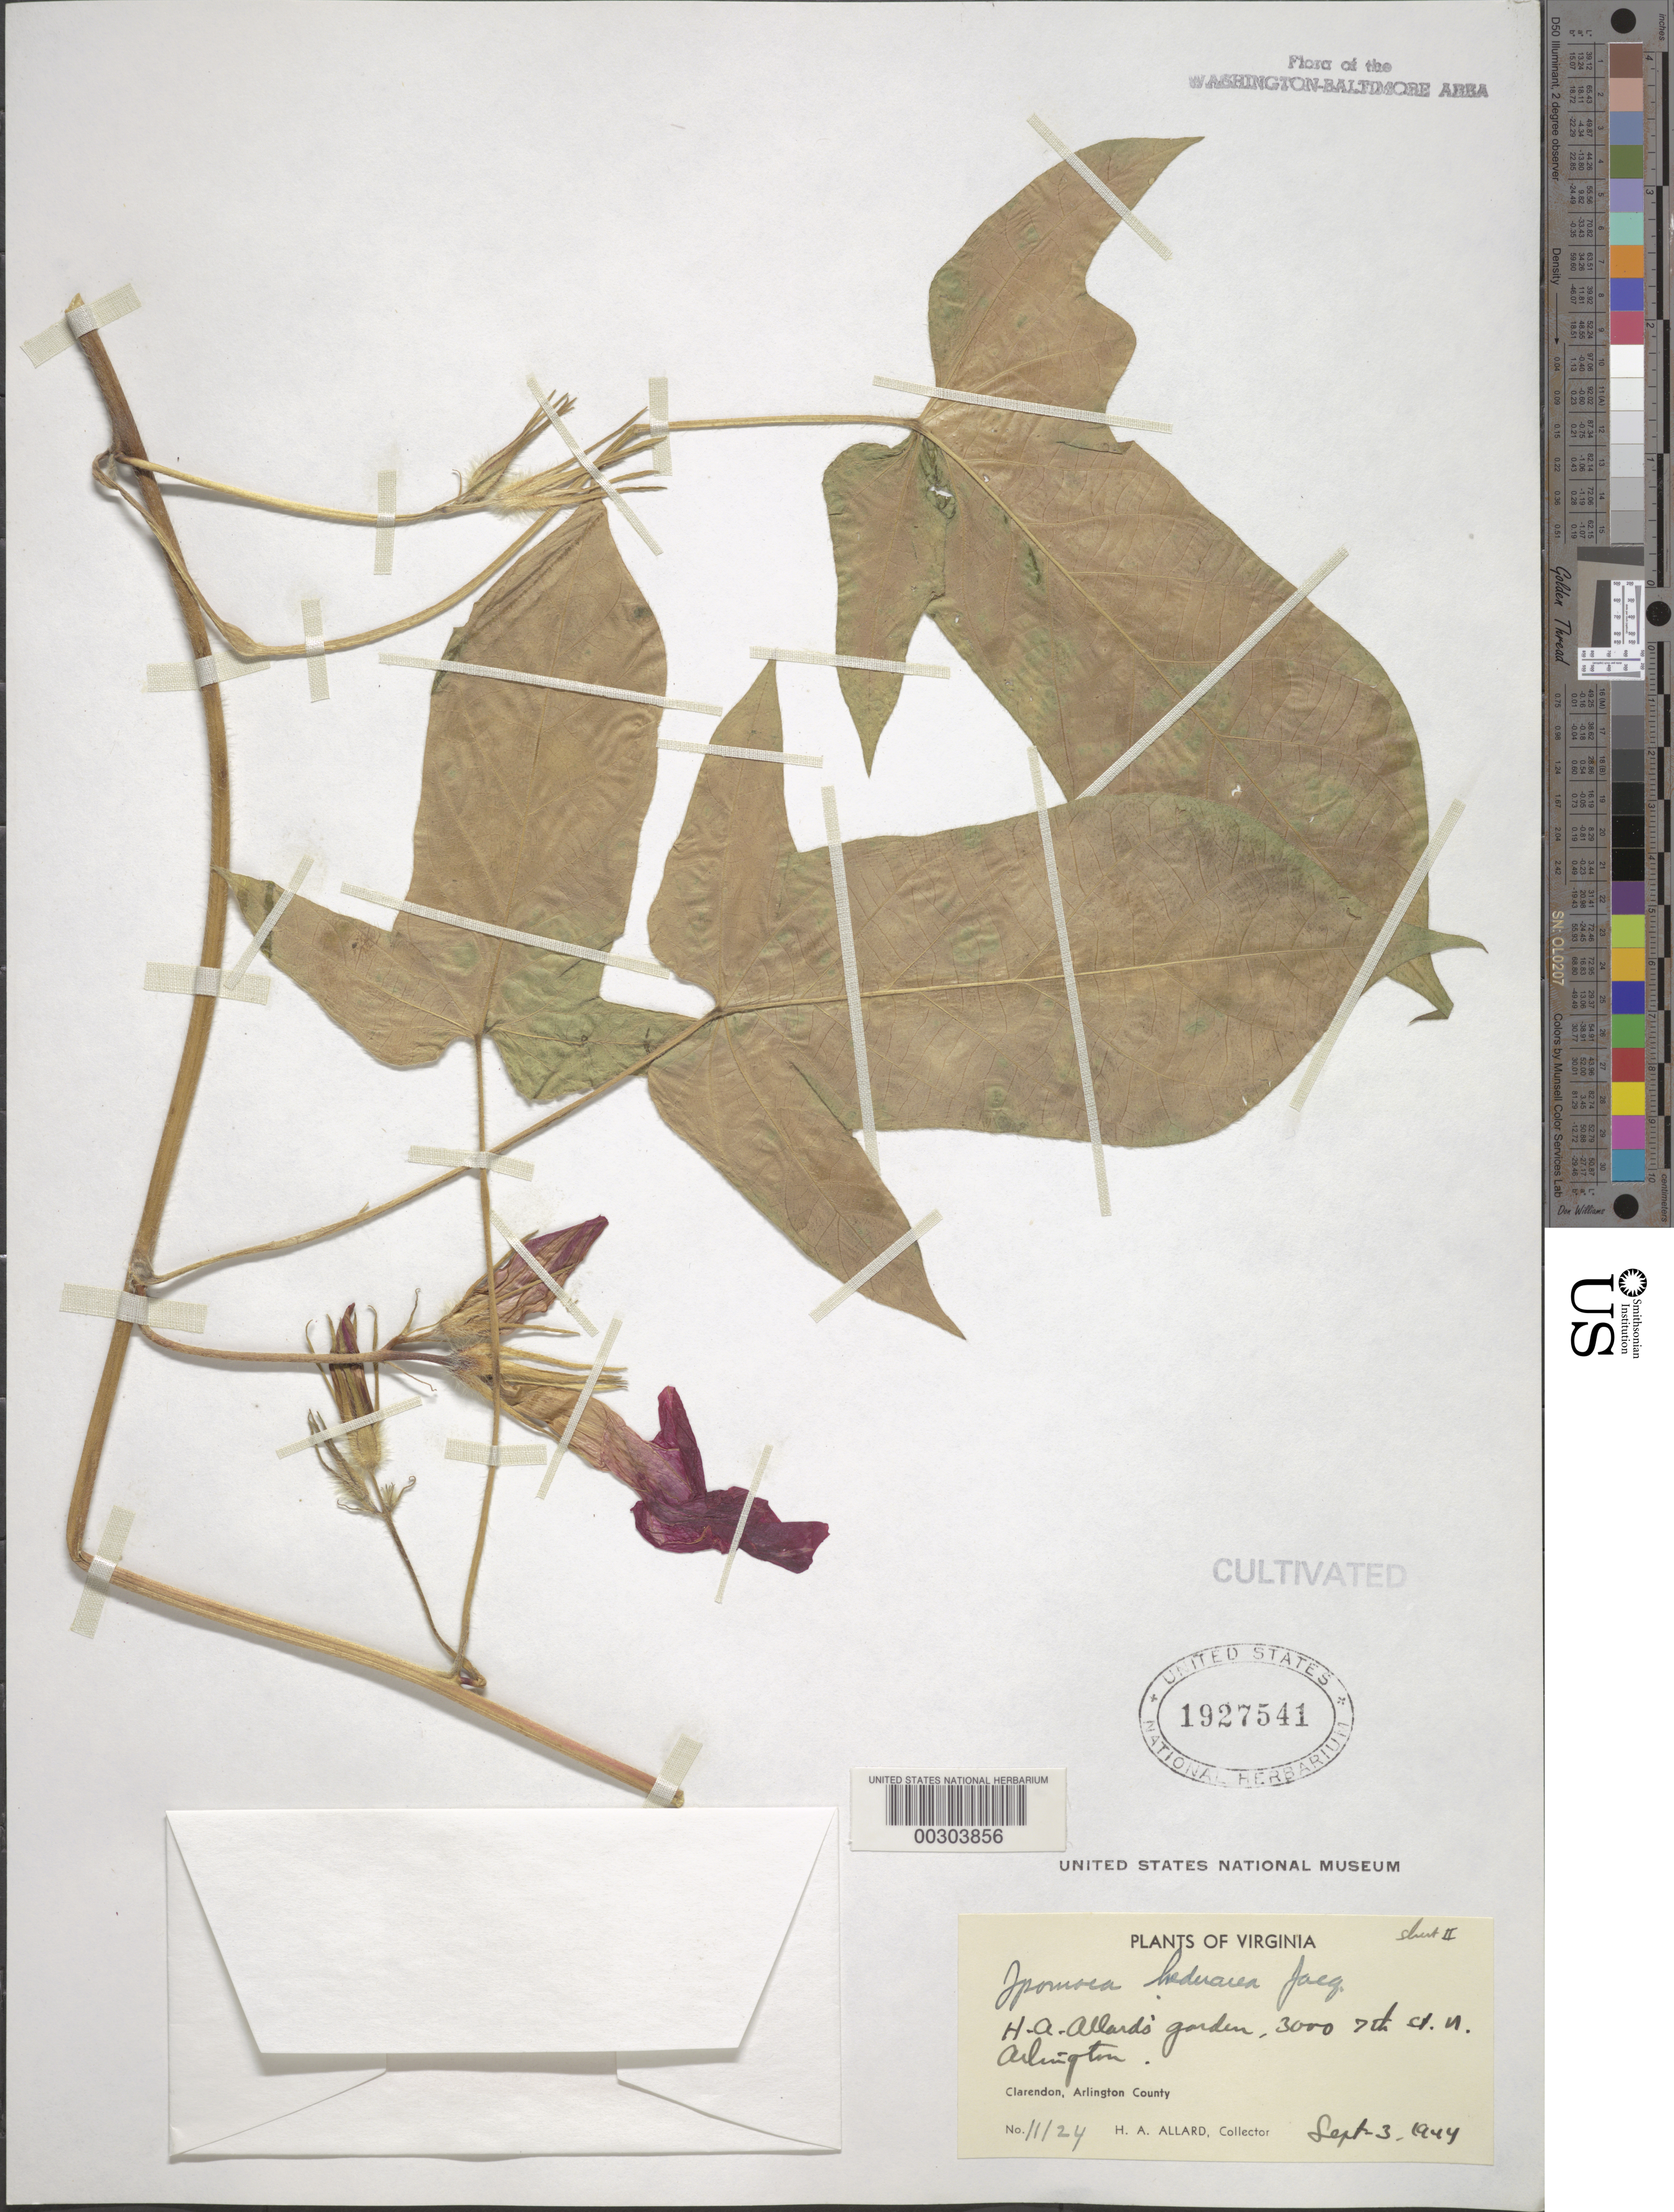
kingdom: Plantae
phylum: Tracheophyta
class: Magnoliopsida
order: Solanales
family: Convolvulaceae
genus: Ipomoea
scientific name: Ipomoea hederacea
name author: Jacq.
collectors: H. A. Allard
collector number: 11124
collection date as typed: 03 Sep 1944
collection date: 1944-09-03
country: United States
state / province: Virginia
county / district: Arlington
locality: Clarendon, 3000 7th St N., H.A. Allard's garden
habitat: Garden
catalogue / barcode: US 1927541